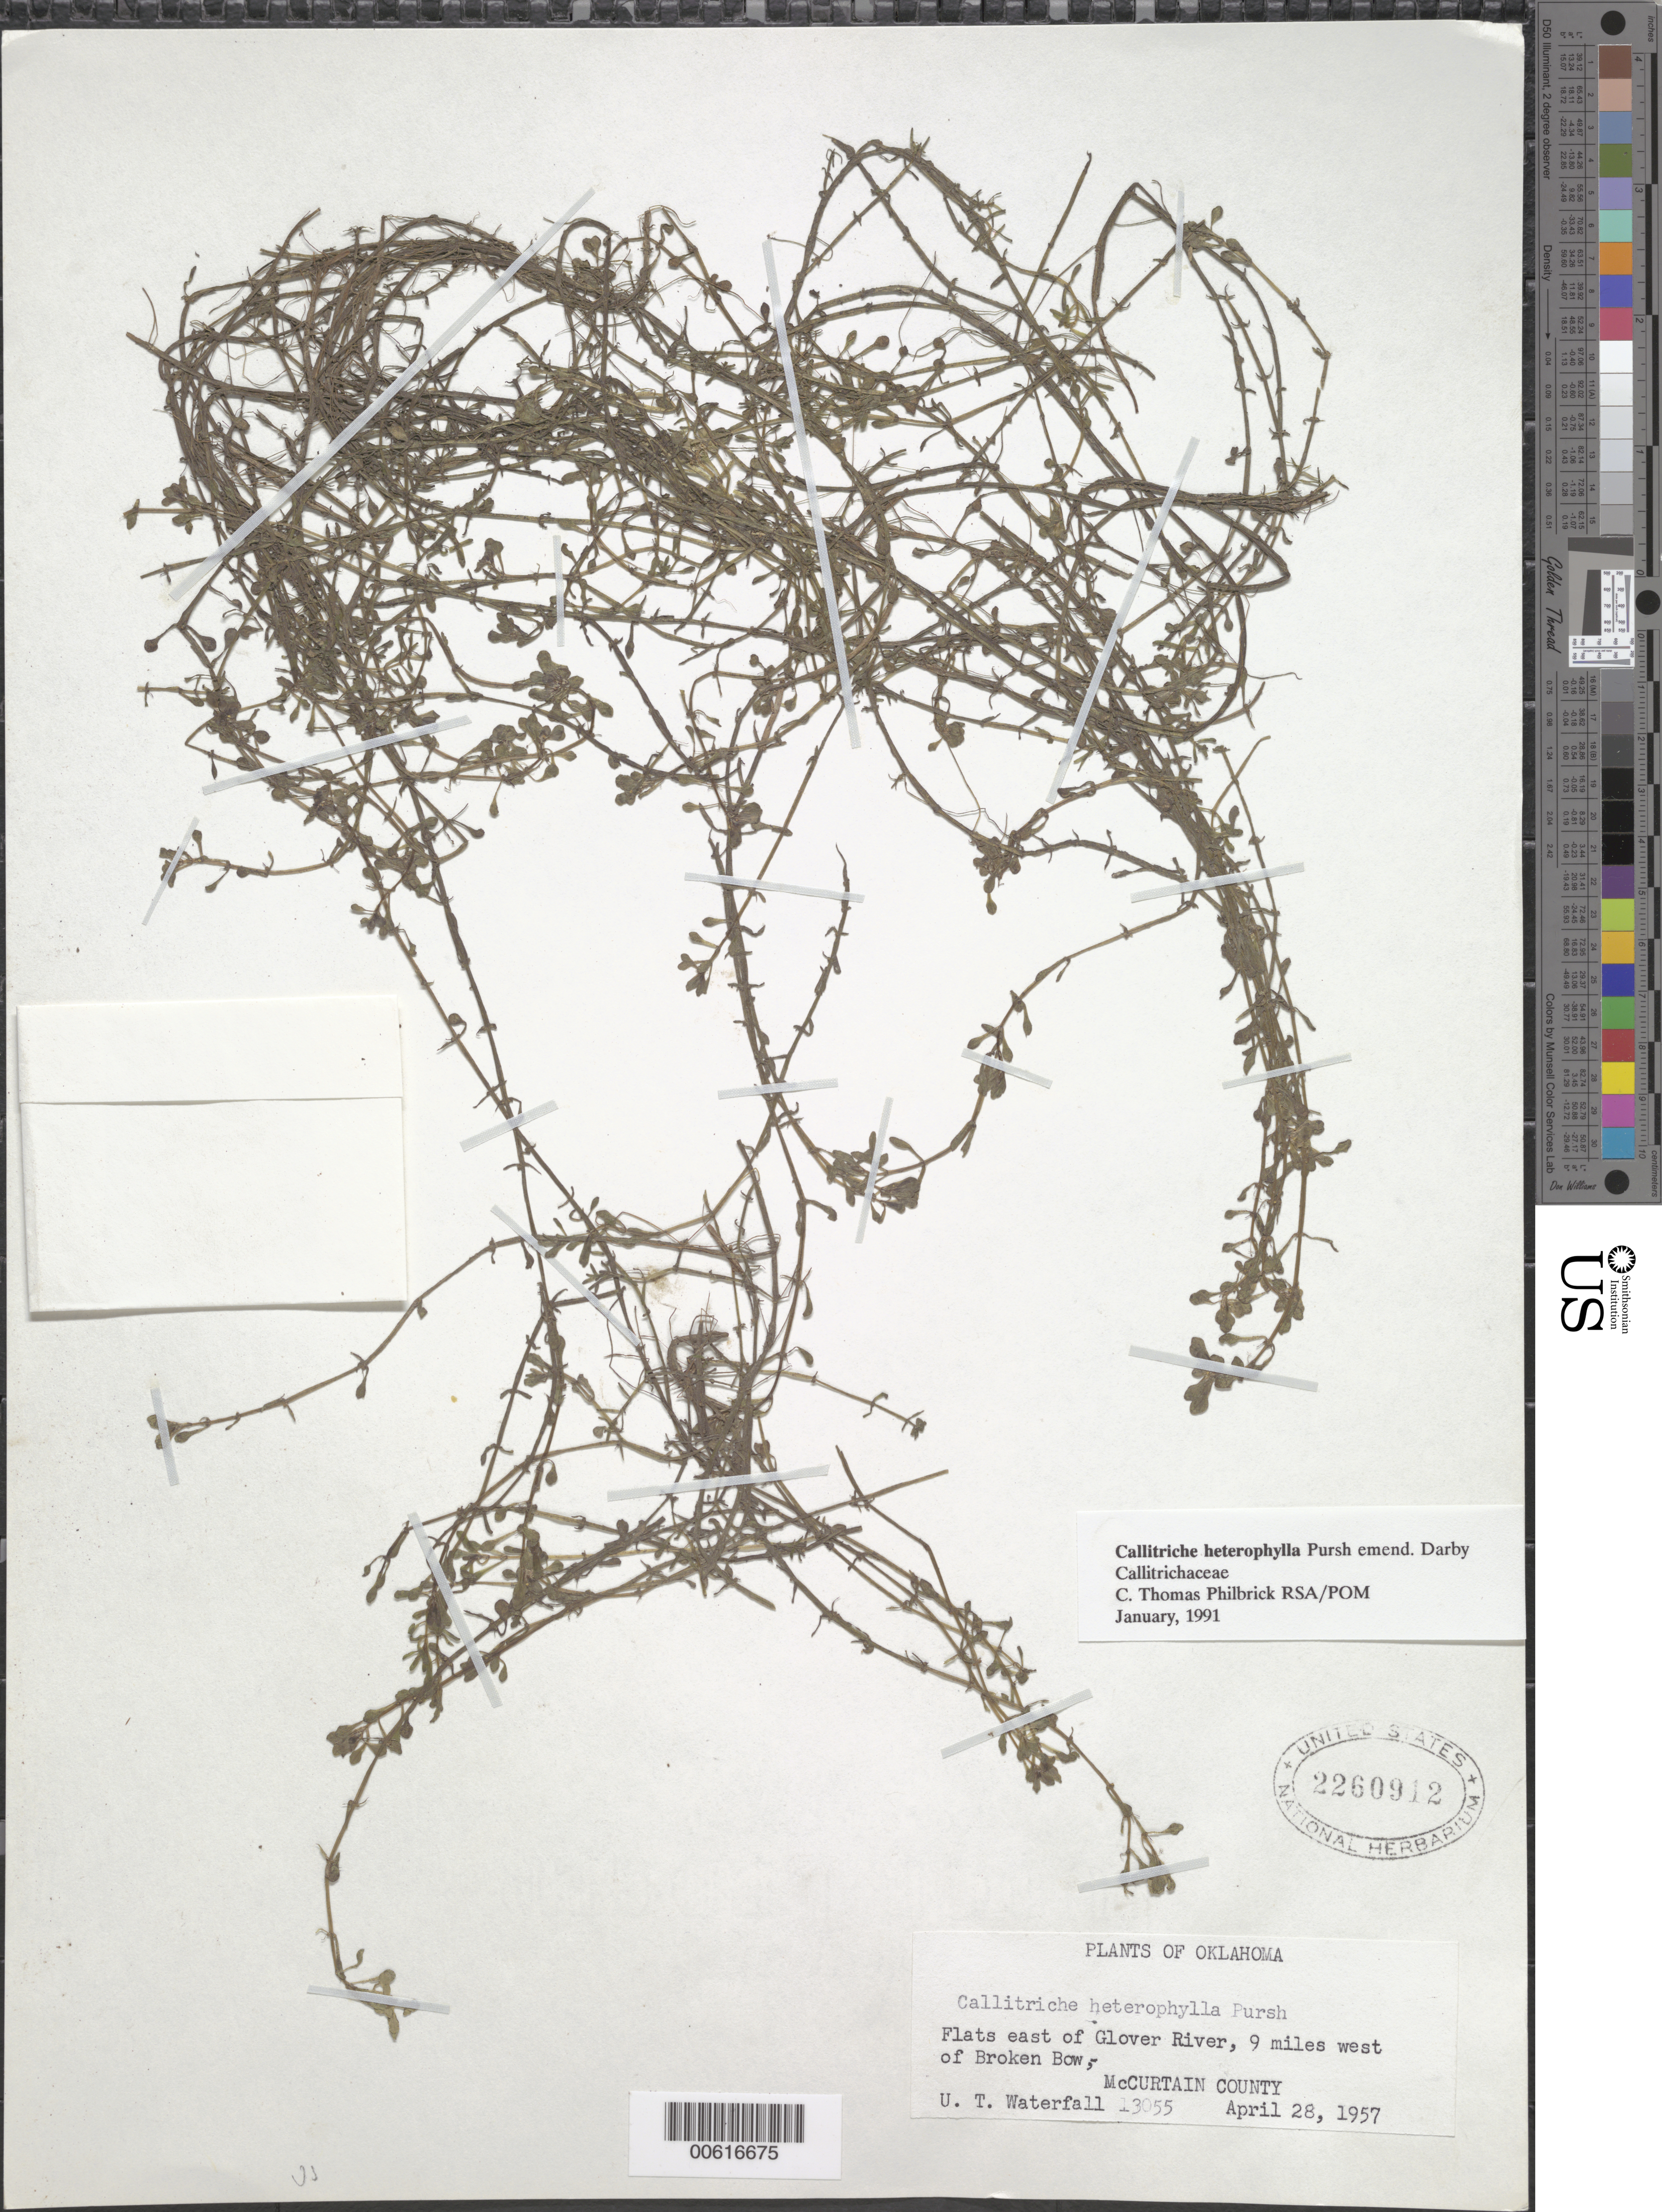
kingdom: Plantae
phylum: Tracheophyta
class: Magnoliopsida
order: Lamiales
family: Plantaginaceae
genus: Callitriche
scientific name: Callitriche heterophylla Pursh emend. Darby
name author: Pursh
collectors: U. T. Waterfall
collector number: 13055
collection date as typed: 28 Apr 1957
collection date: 1957-04-28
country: United States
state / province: Oklahoma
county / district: McCurtain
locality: E of Glover River, W of Broken Bow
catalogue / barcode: US 2260912